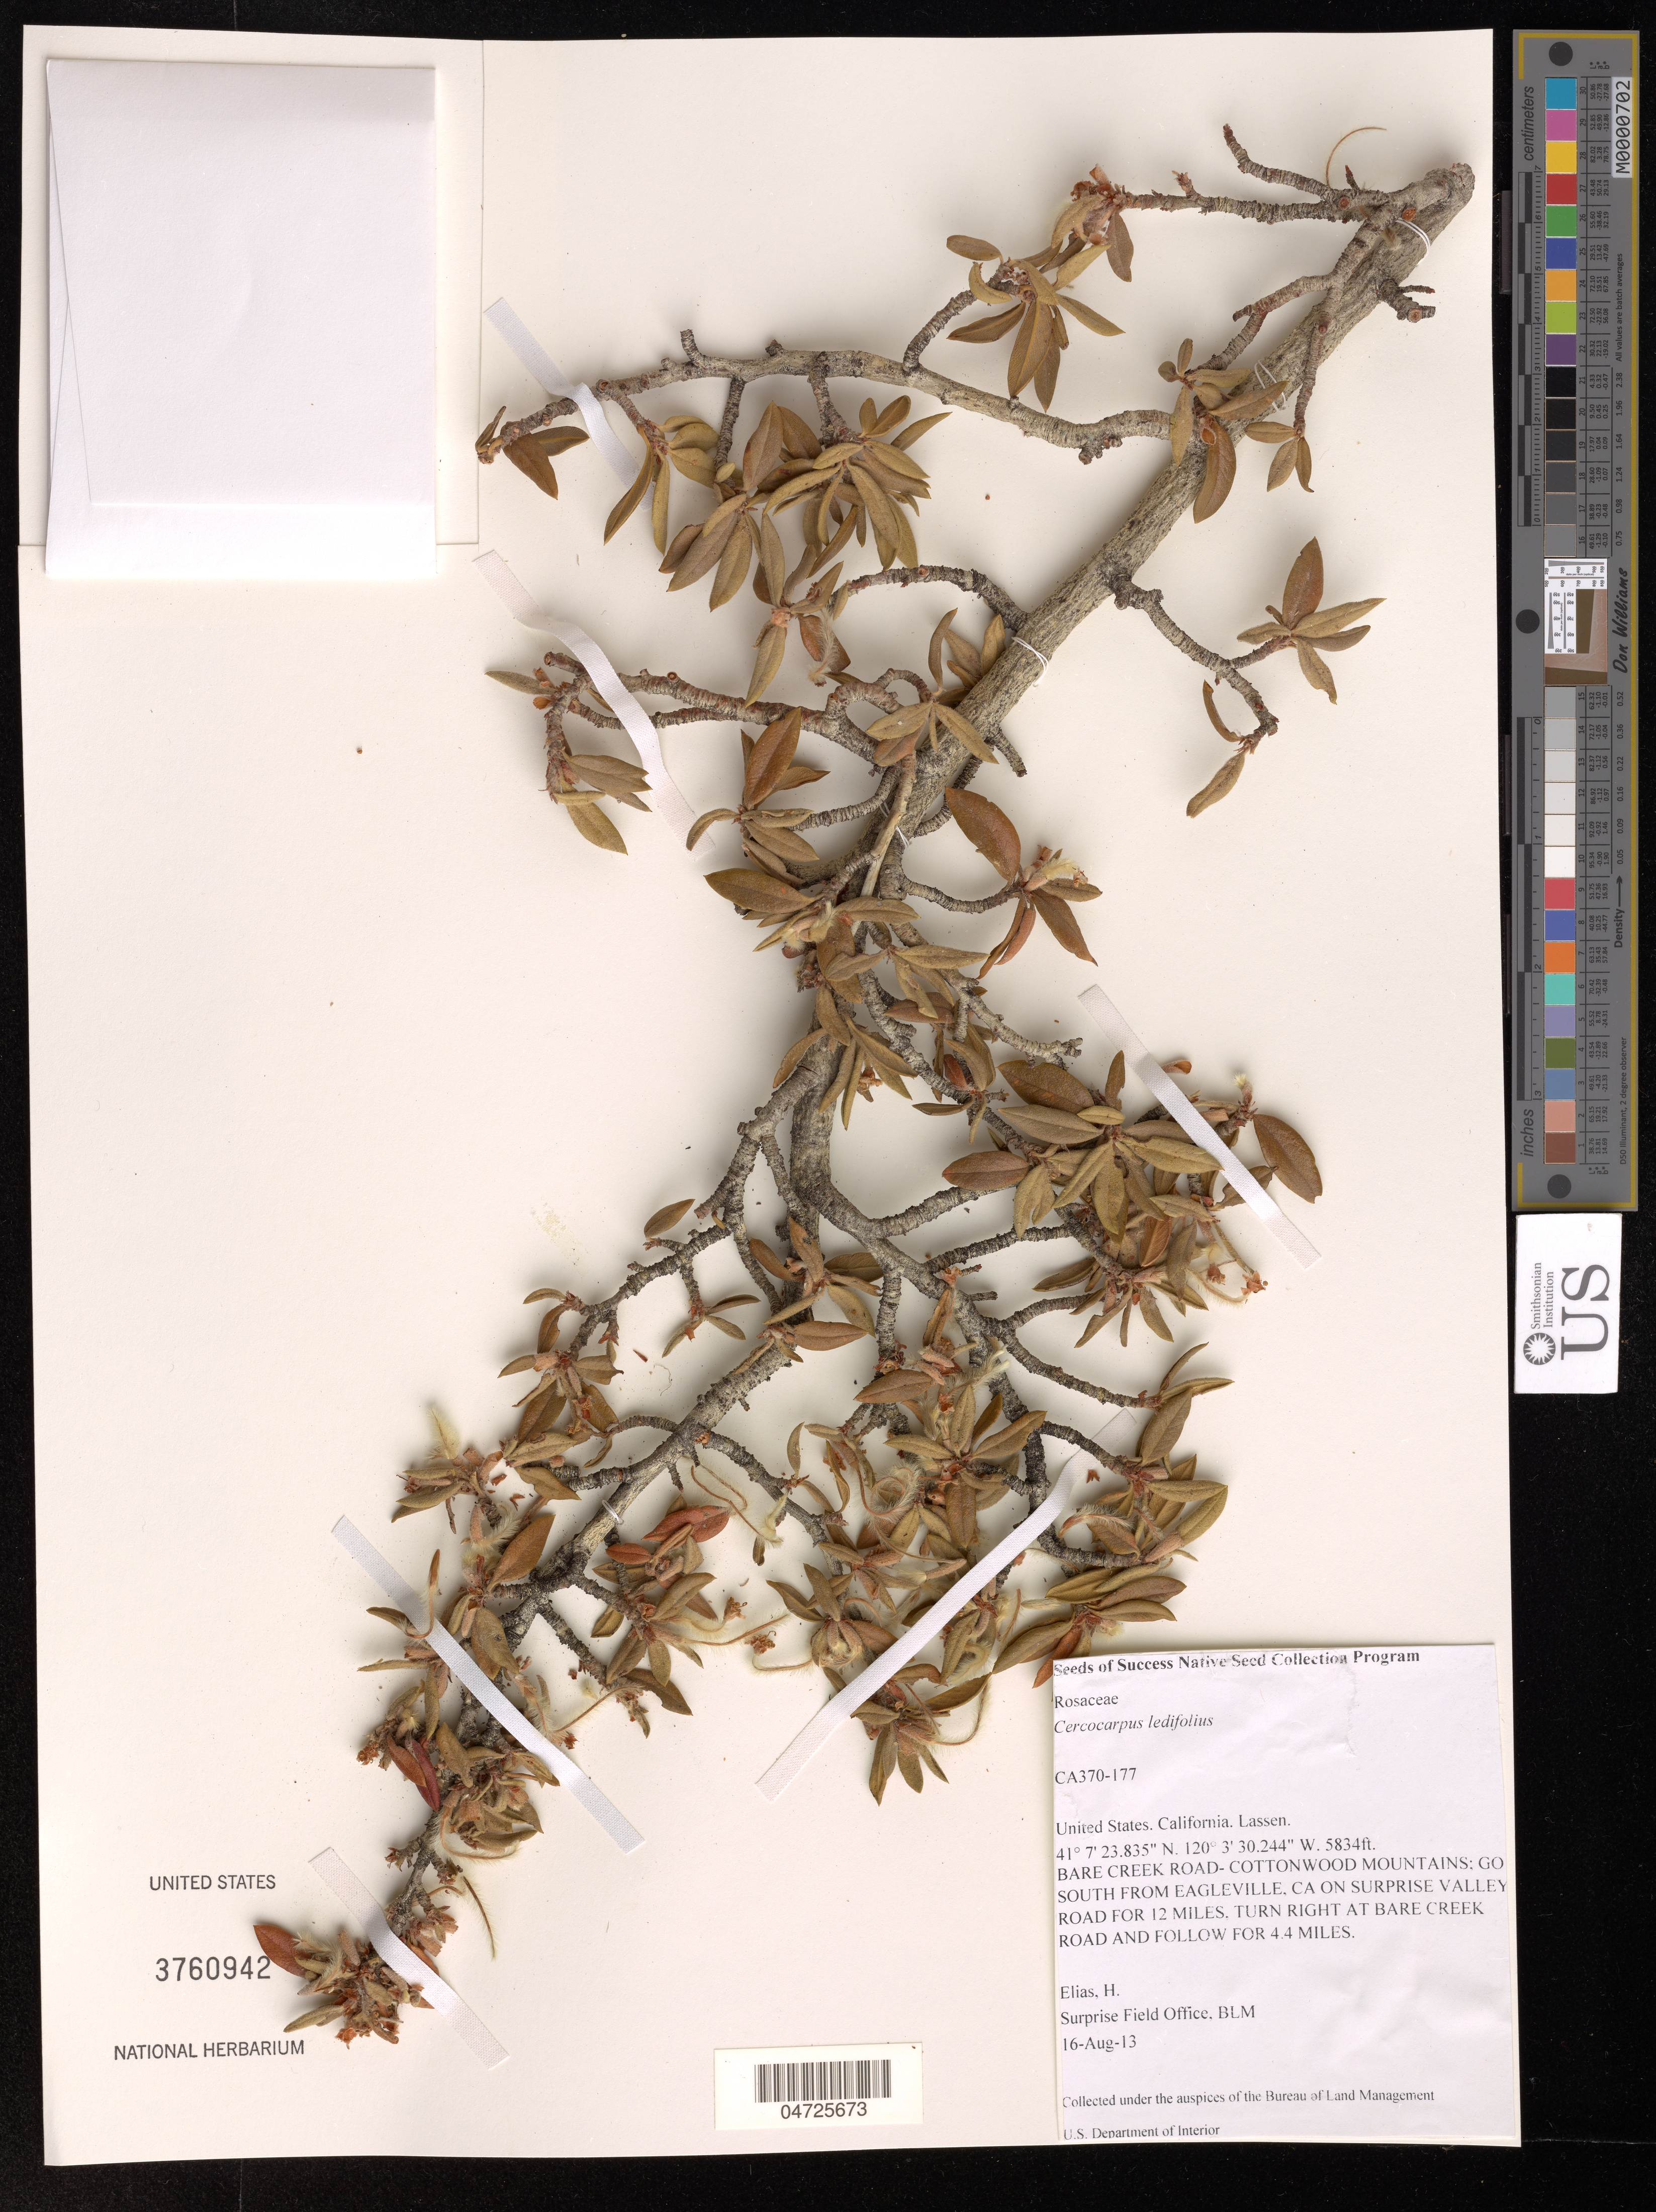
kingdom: Plantae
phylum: Tracheophyta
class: Magnoliopsida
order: Rosales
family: Rosaceae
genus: Cercocarpus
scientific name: Cercocarpus ledifolius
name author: Nutt.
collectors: H. Elias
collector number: CA370-177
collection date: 2013-08-16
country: United States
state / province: California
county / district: Lassen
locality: Lassen. Bare Creek Road - Cottonwood Mountains: Go south from Eagleville, ca on Surprise Valley Road for 12 miles. Turn right at Bare Creek Road and follow for 4.4 miles.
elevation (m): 1778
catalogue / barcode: US 3760942